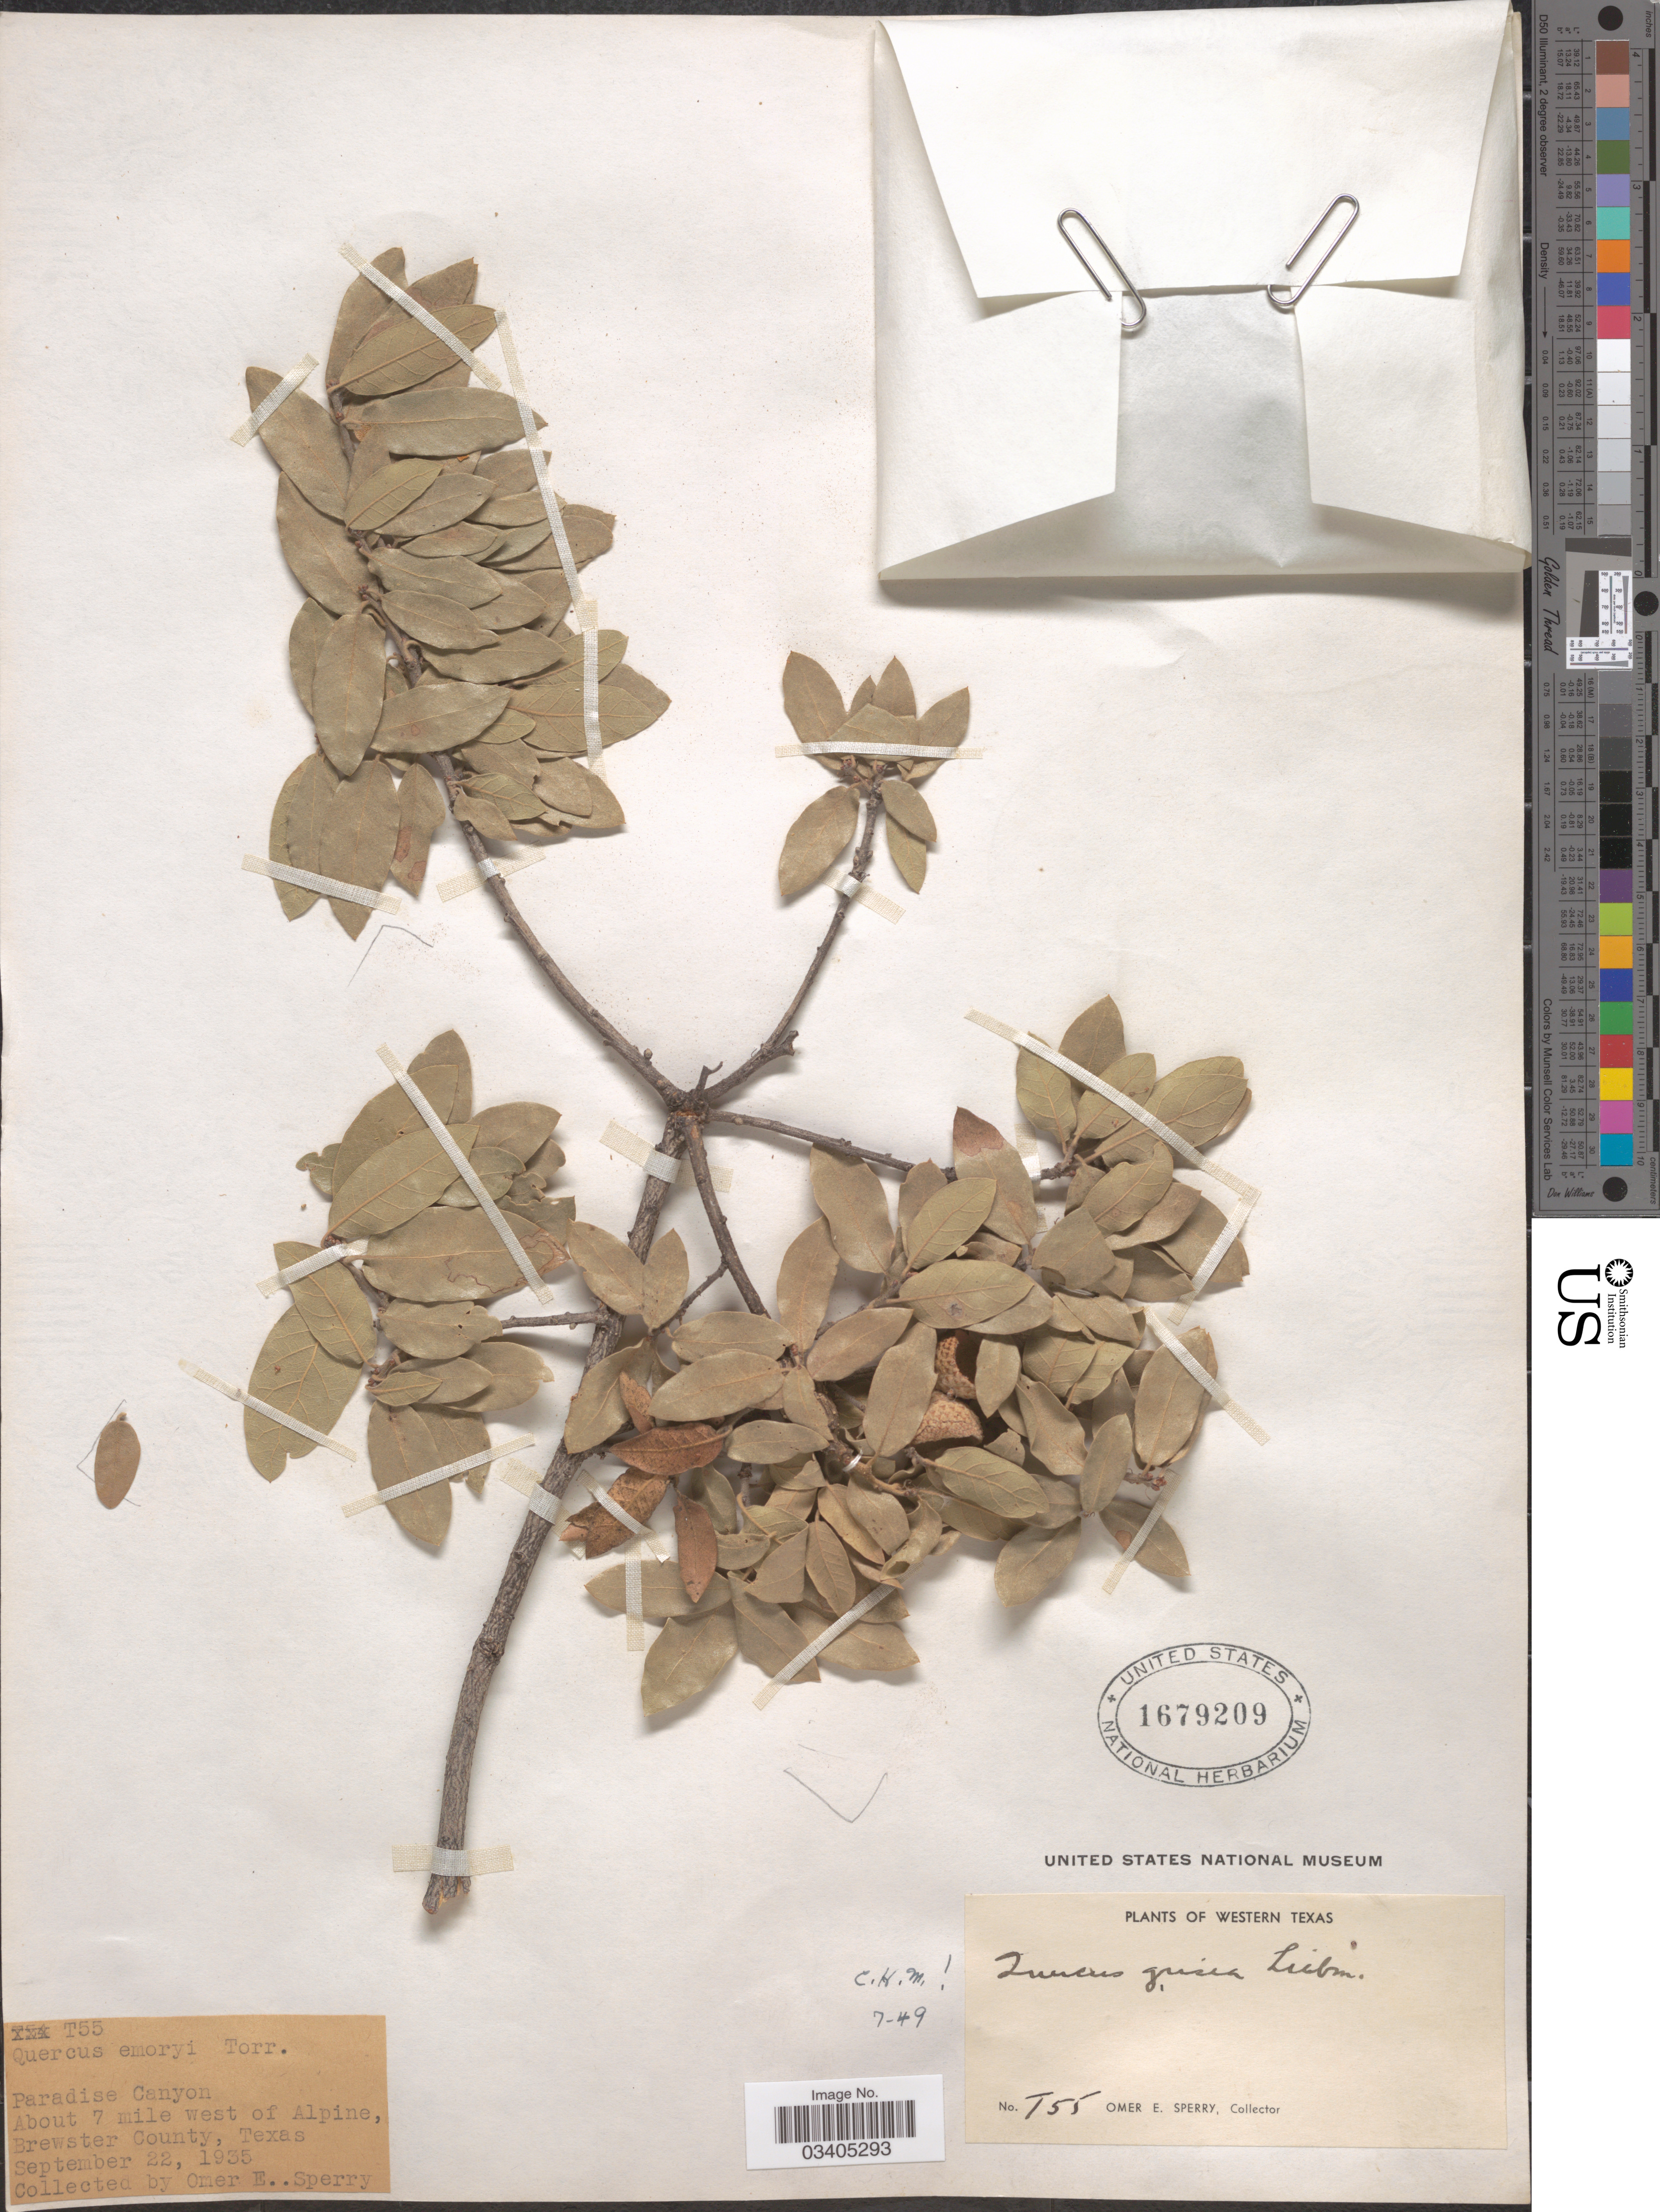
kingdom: Plantae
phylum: Tracheophyta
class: Magnoliopsida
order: Fagales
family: Fagaceae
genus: Quercus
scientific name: Quercus grisea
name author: Liebm.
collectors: O. E. Sperry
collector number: T55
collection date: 1935-09-22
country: United States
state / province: Texas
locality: Paradise Canyon. About 7 mile west of Alpine, Brewster County.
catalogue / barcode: US 1679209